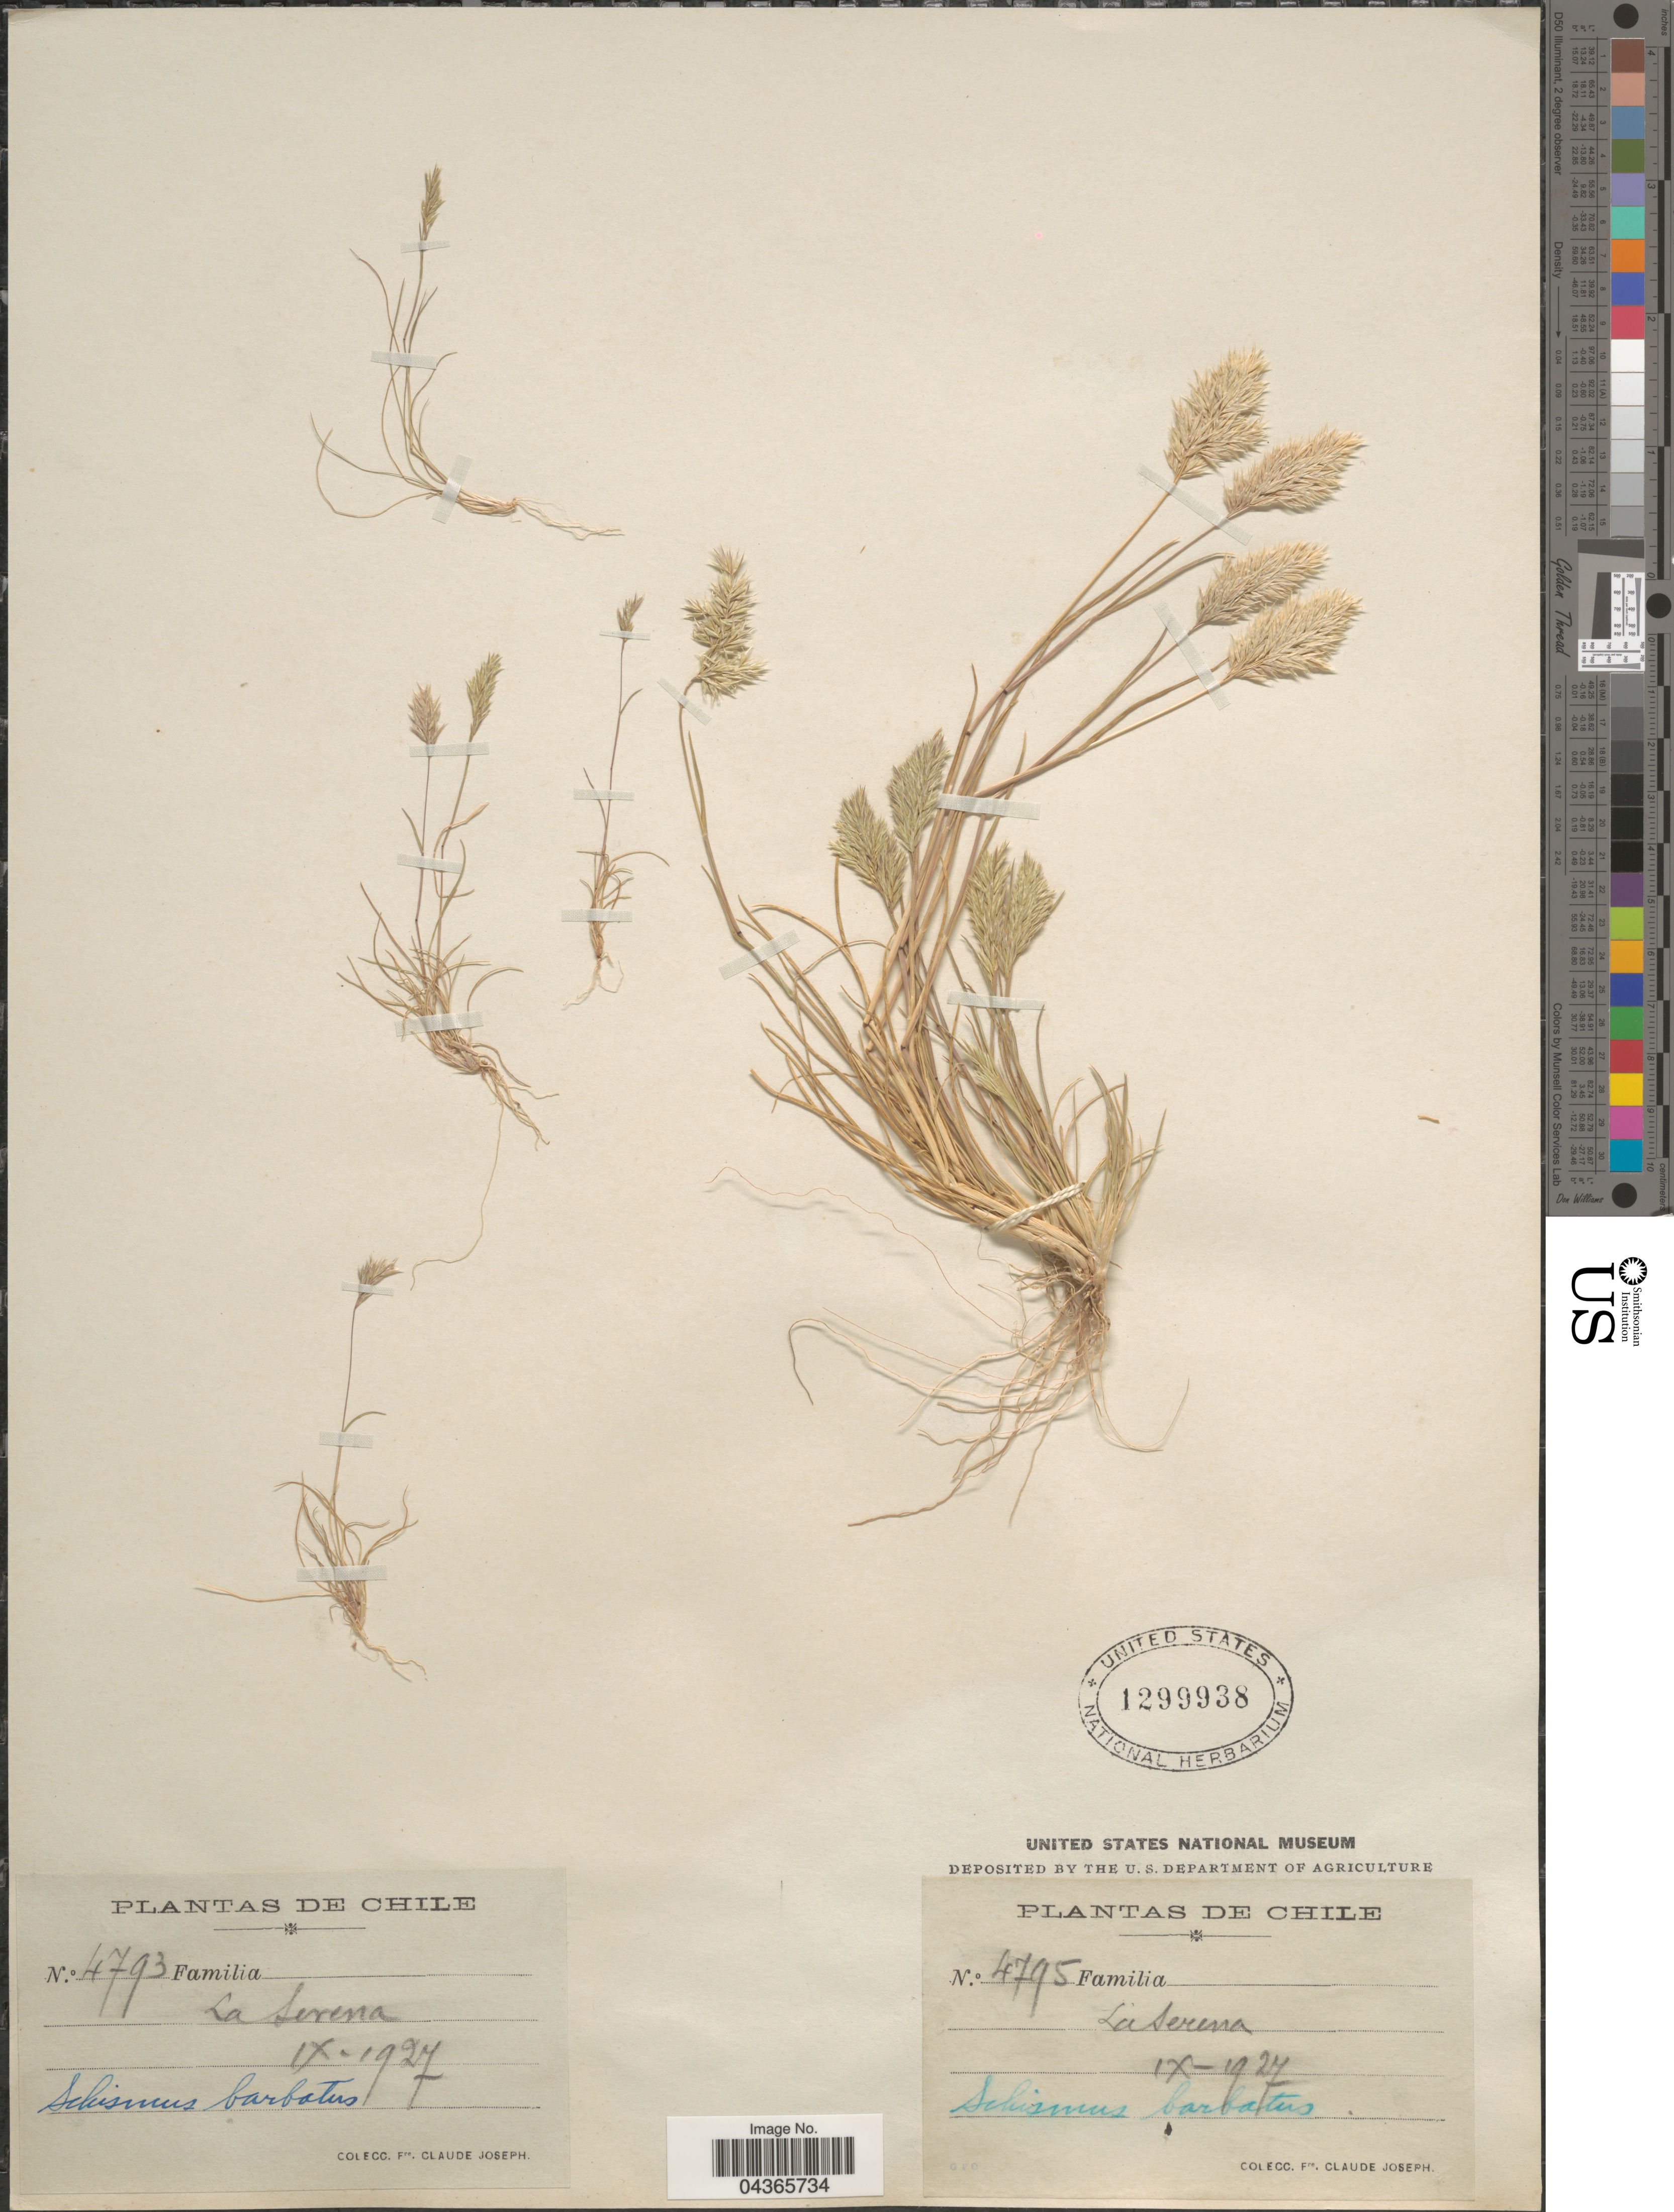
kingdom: Plantae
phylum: Tracheophyta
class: Liliopsida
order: Poales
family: Poaceae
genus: Schismus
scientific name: Schismus arabicus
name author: Nees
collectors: Bro. Claude-Joseph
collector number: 4793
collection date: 1927-09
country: Chile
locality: La Serena.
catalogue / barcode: US 1299938